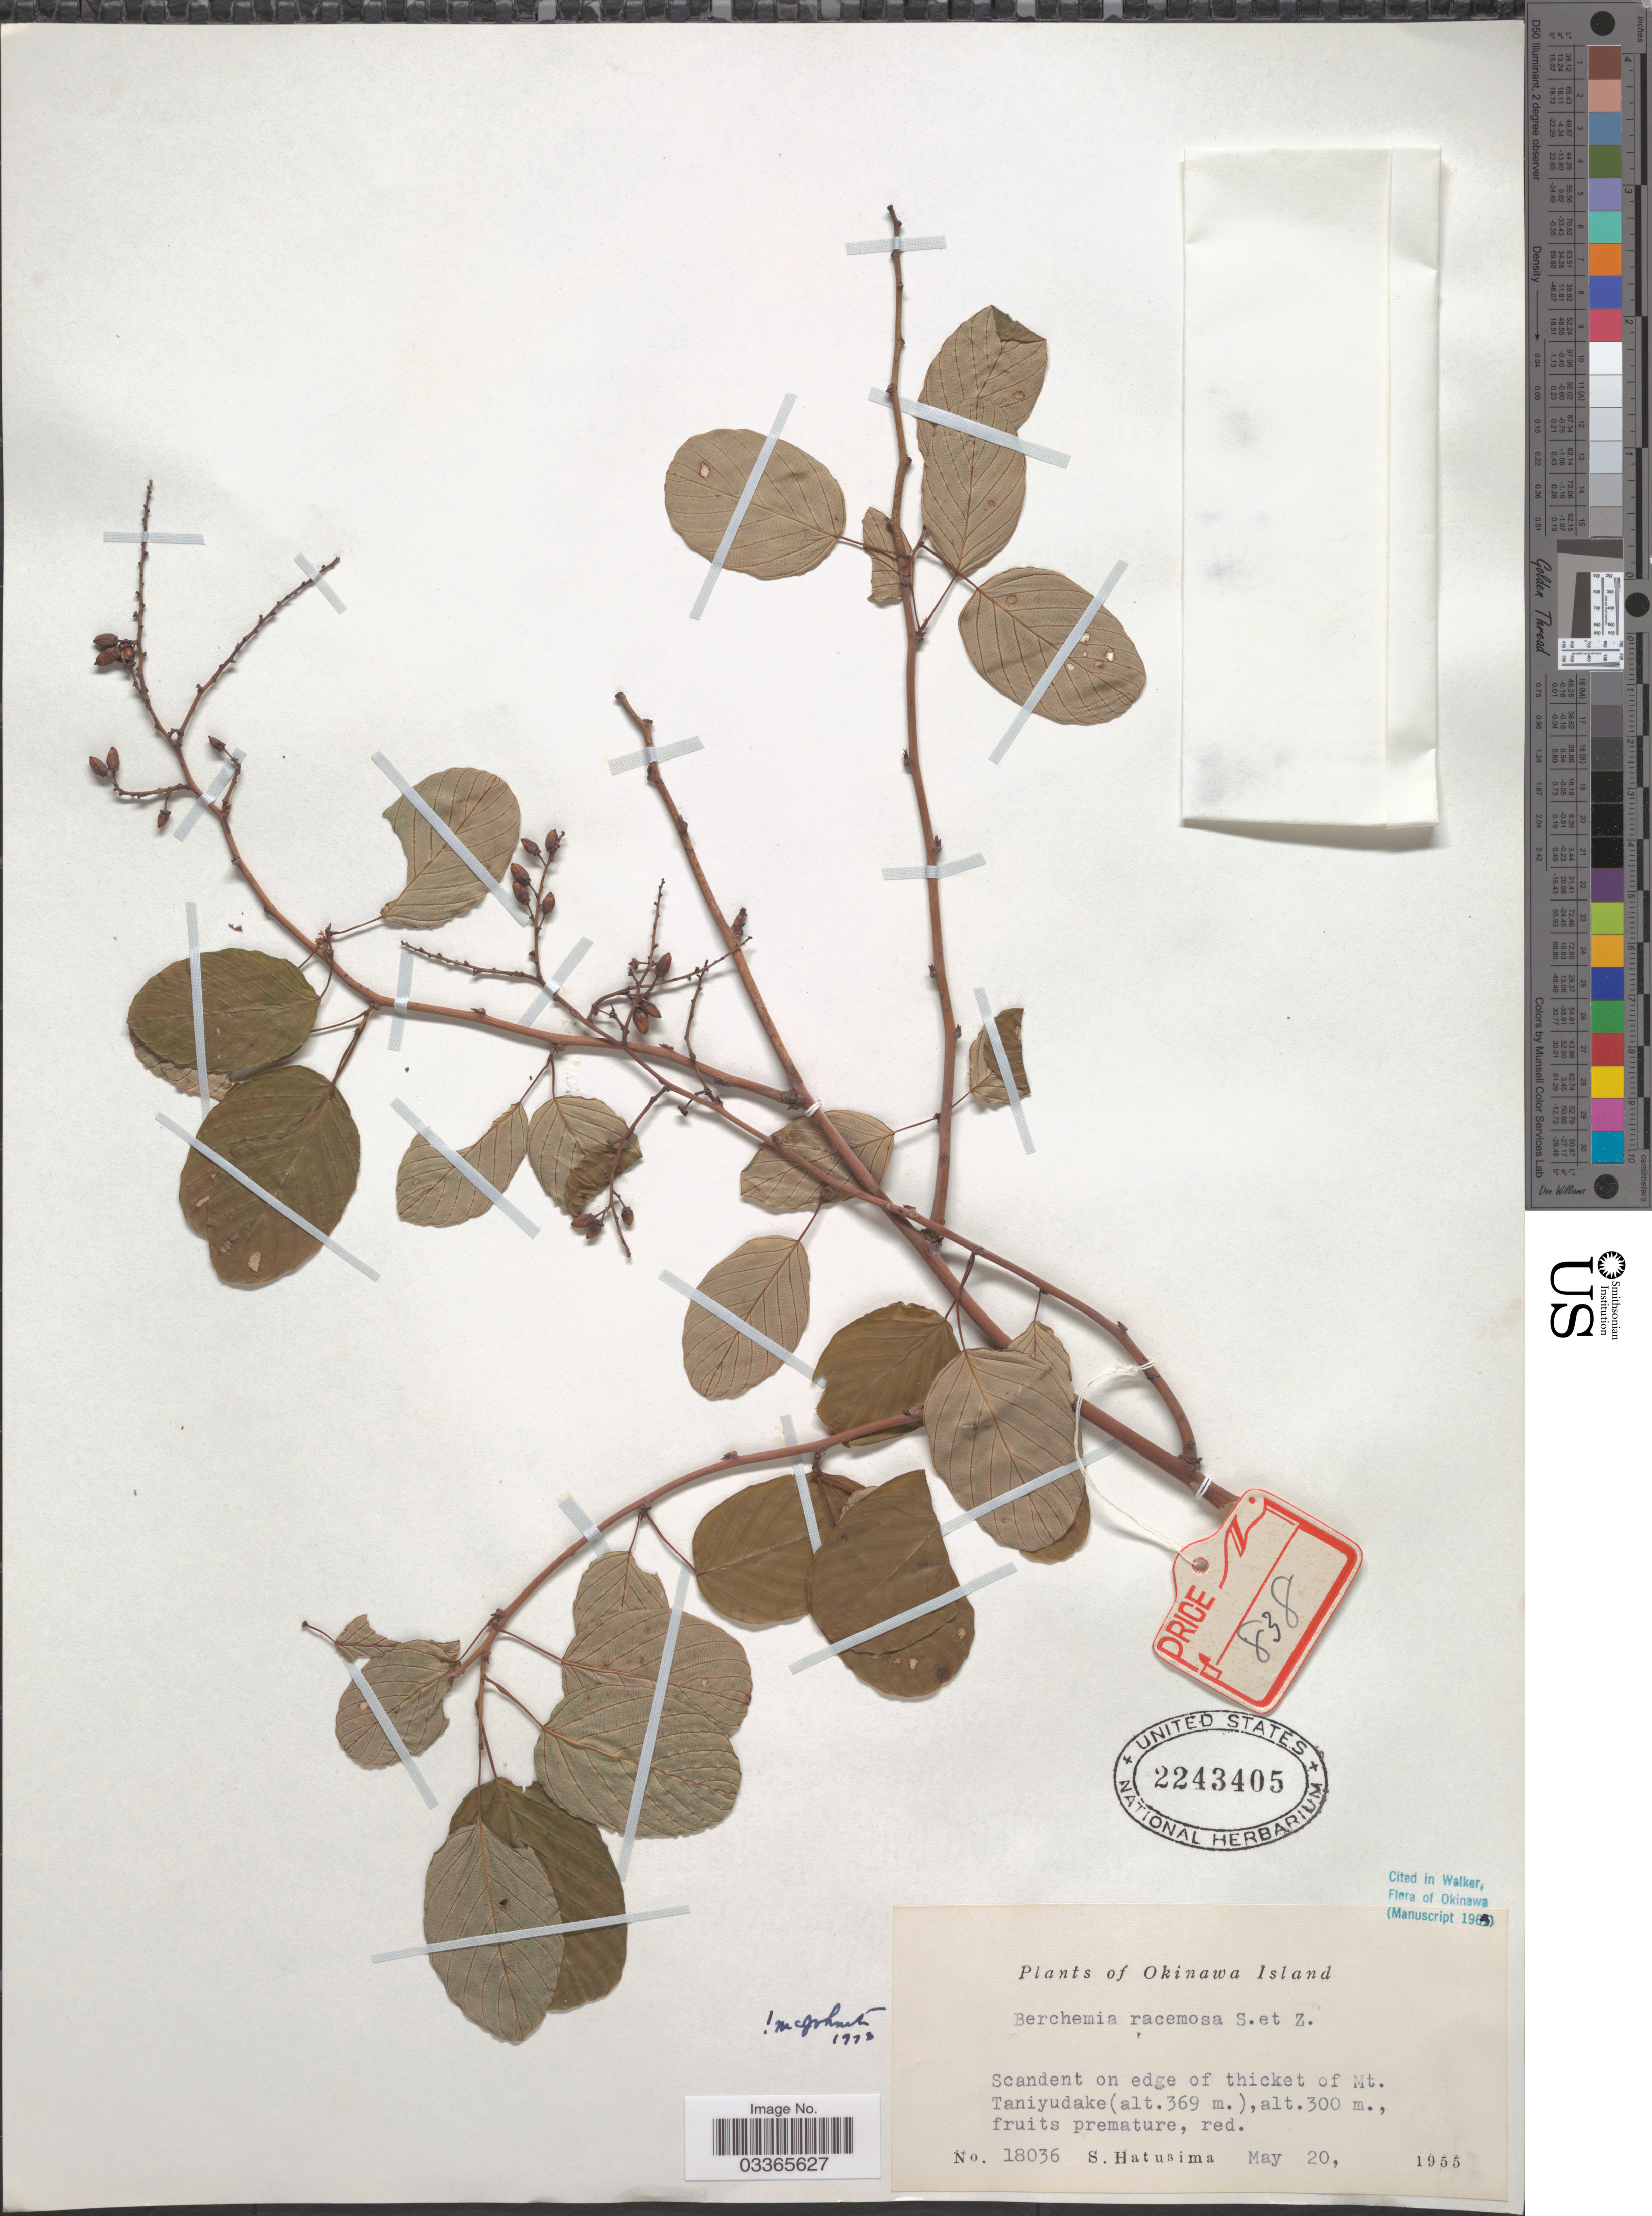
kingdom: Plantae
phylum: Tracheophyta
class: Magnoliopsida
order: Rosales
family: Rhamnaceae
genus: Berchemia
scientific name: Berchemia racemosa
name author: Siebold & Zucc.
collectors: S. Hatusima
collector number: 18036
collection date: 1955-05-20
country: Japan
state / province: Okinawa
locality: Okinawa Island, Scandent on edge of thicket of Mt. Taniyudake.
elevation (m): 300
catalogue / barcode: US 2243405